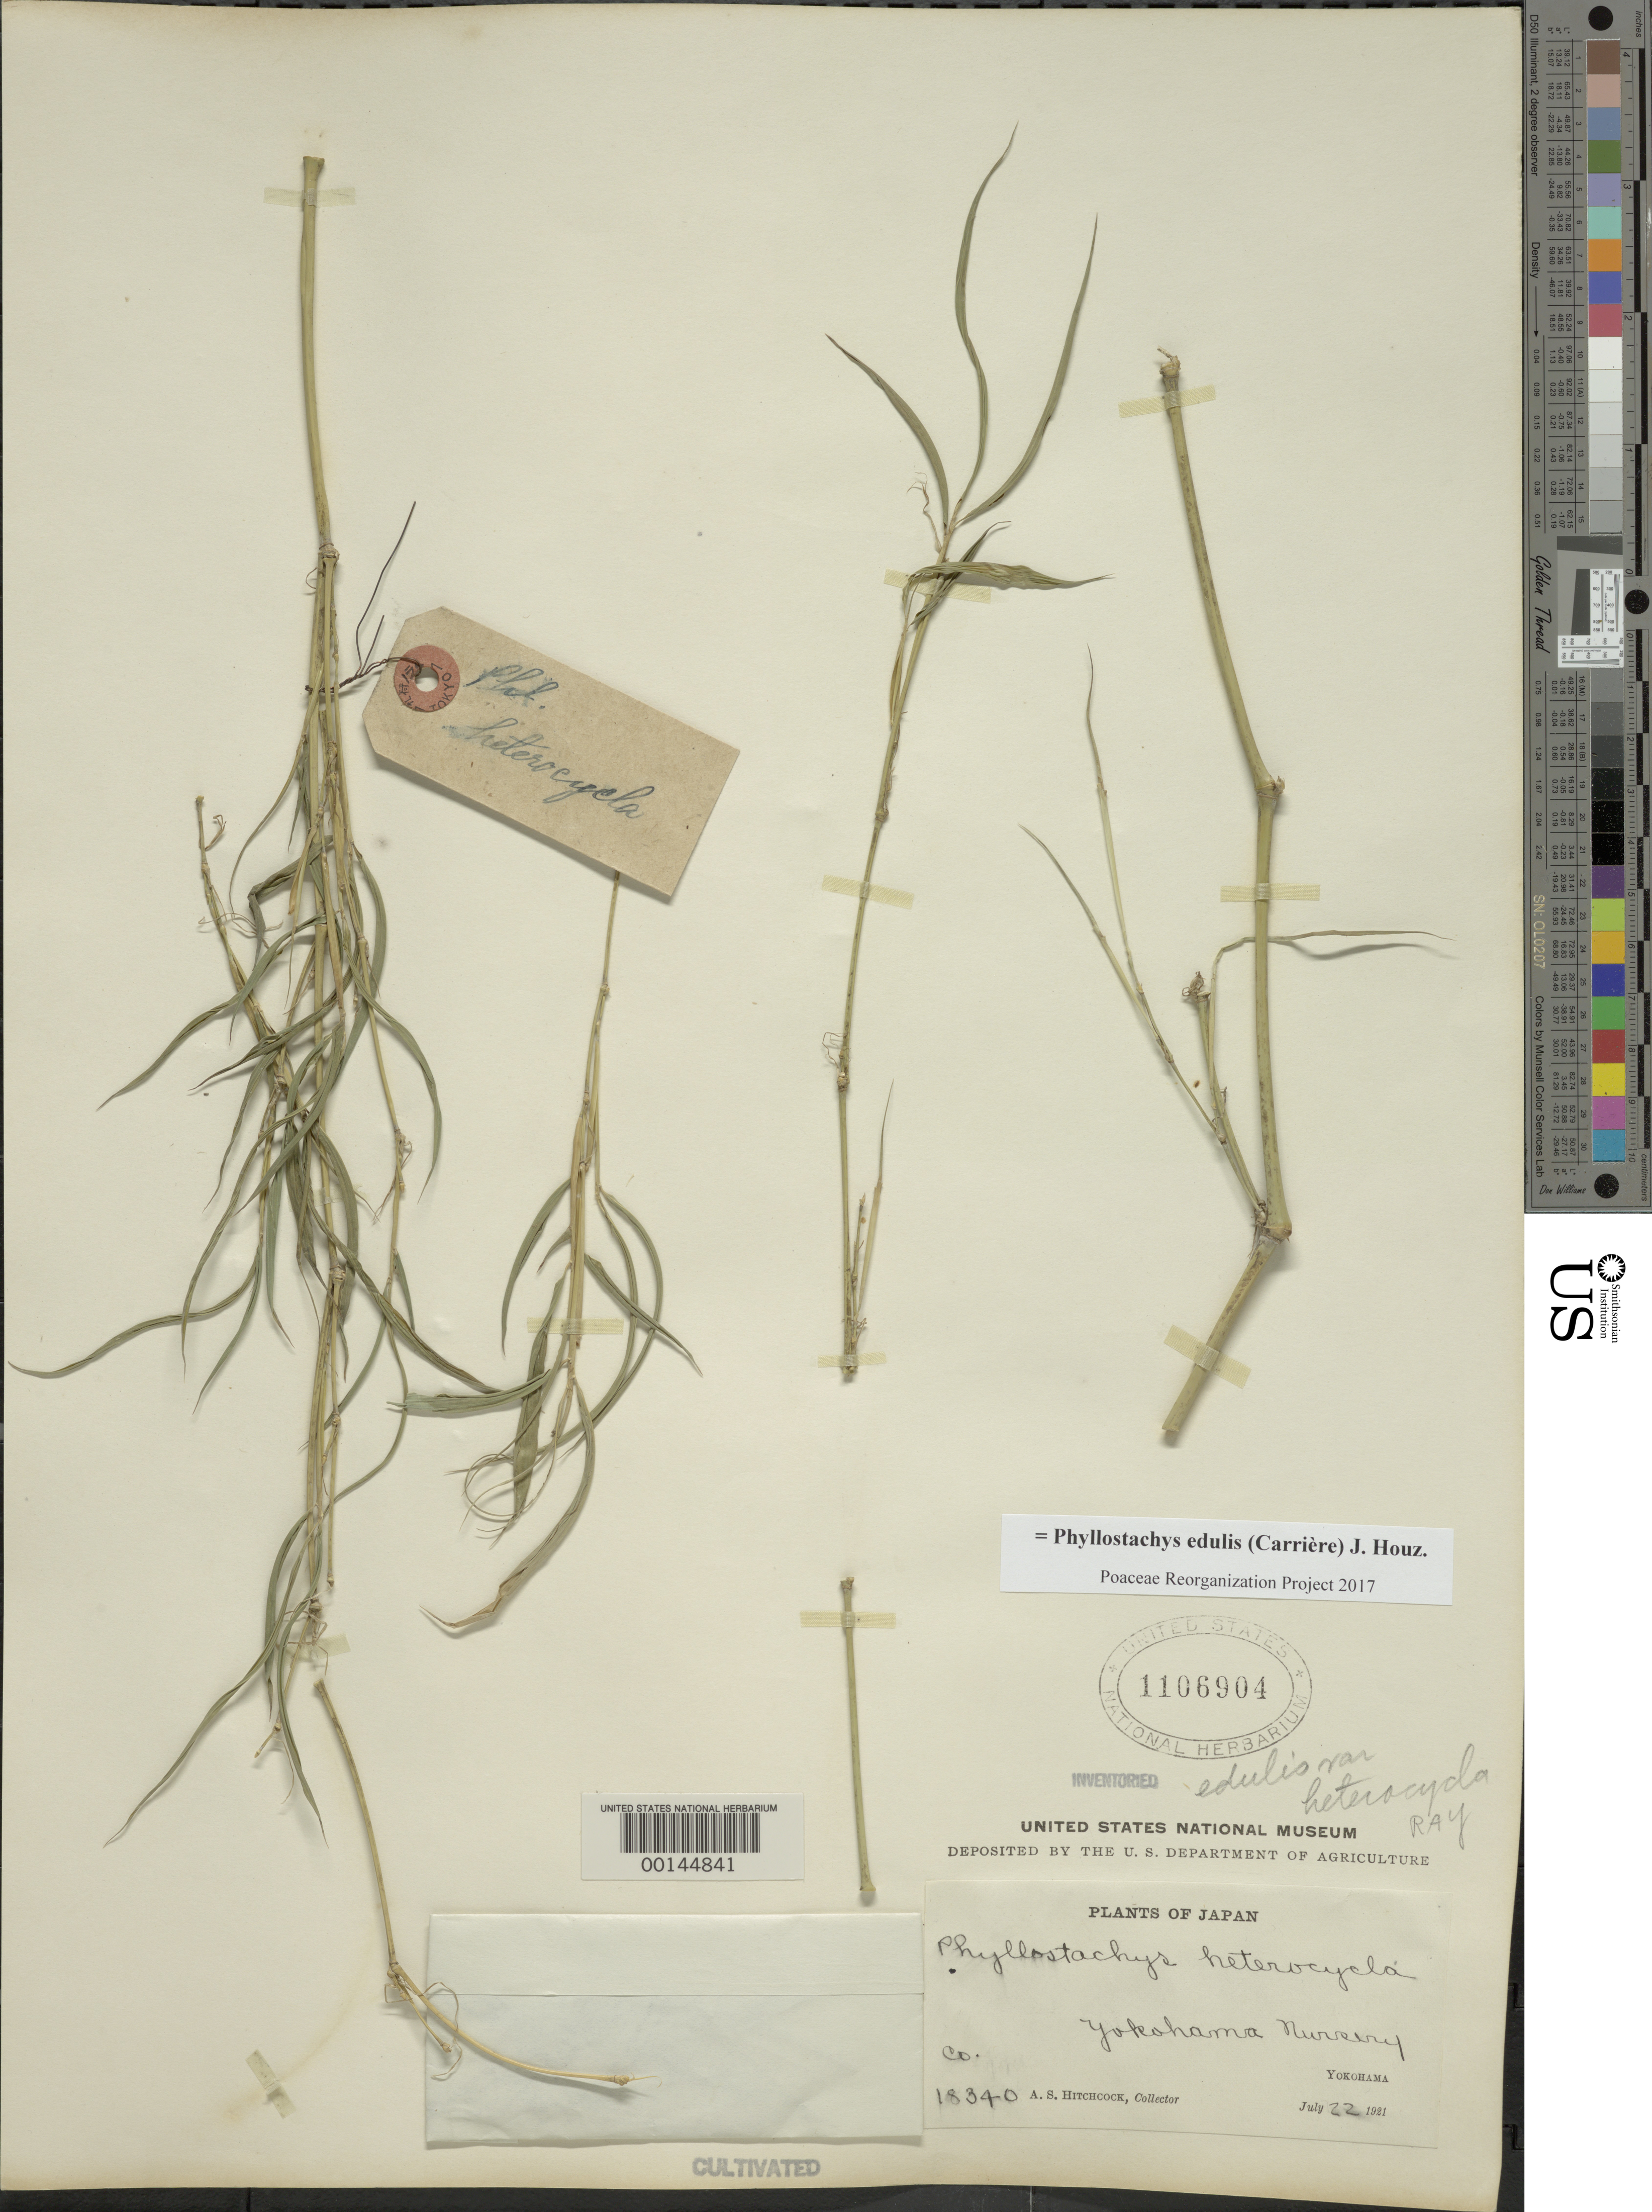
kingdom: Plantae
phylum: Tracheophyta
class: Liliopsida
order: Poales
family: Poaceae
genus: Phyllostachys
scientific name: Phyllostachys edulis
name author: (Carrière) J. Houz.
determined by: Poaceae Reorganization Project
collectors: A. S. Hitchcock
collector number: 18340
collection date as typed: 22 Jul 1921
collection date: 1921-07-22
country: Japan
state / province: Kanagawa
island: Honshu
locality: Yokohama.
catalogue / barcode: US 1106904